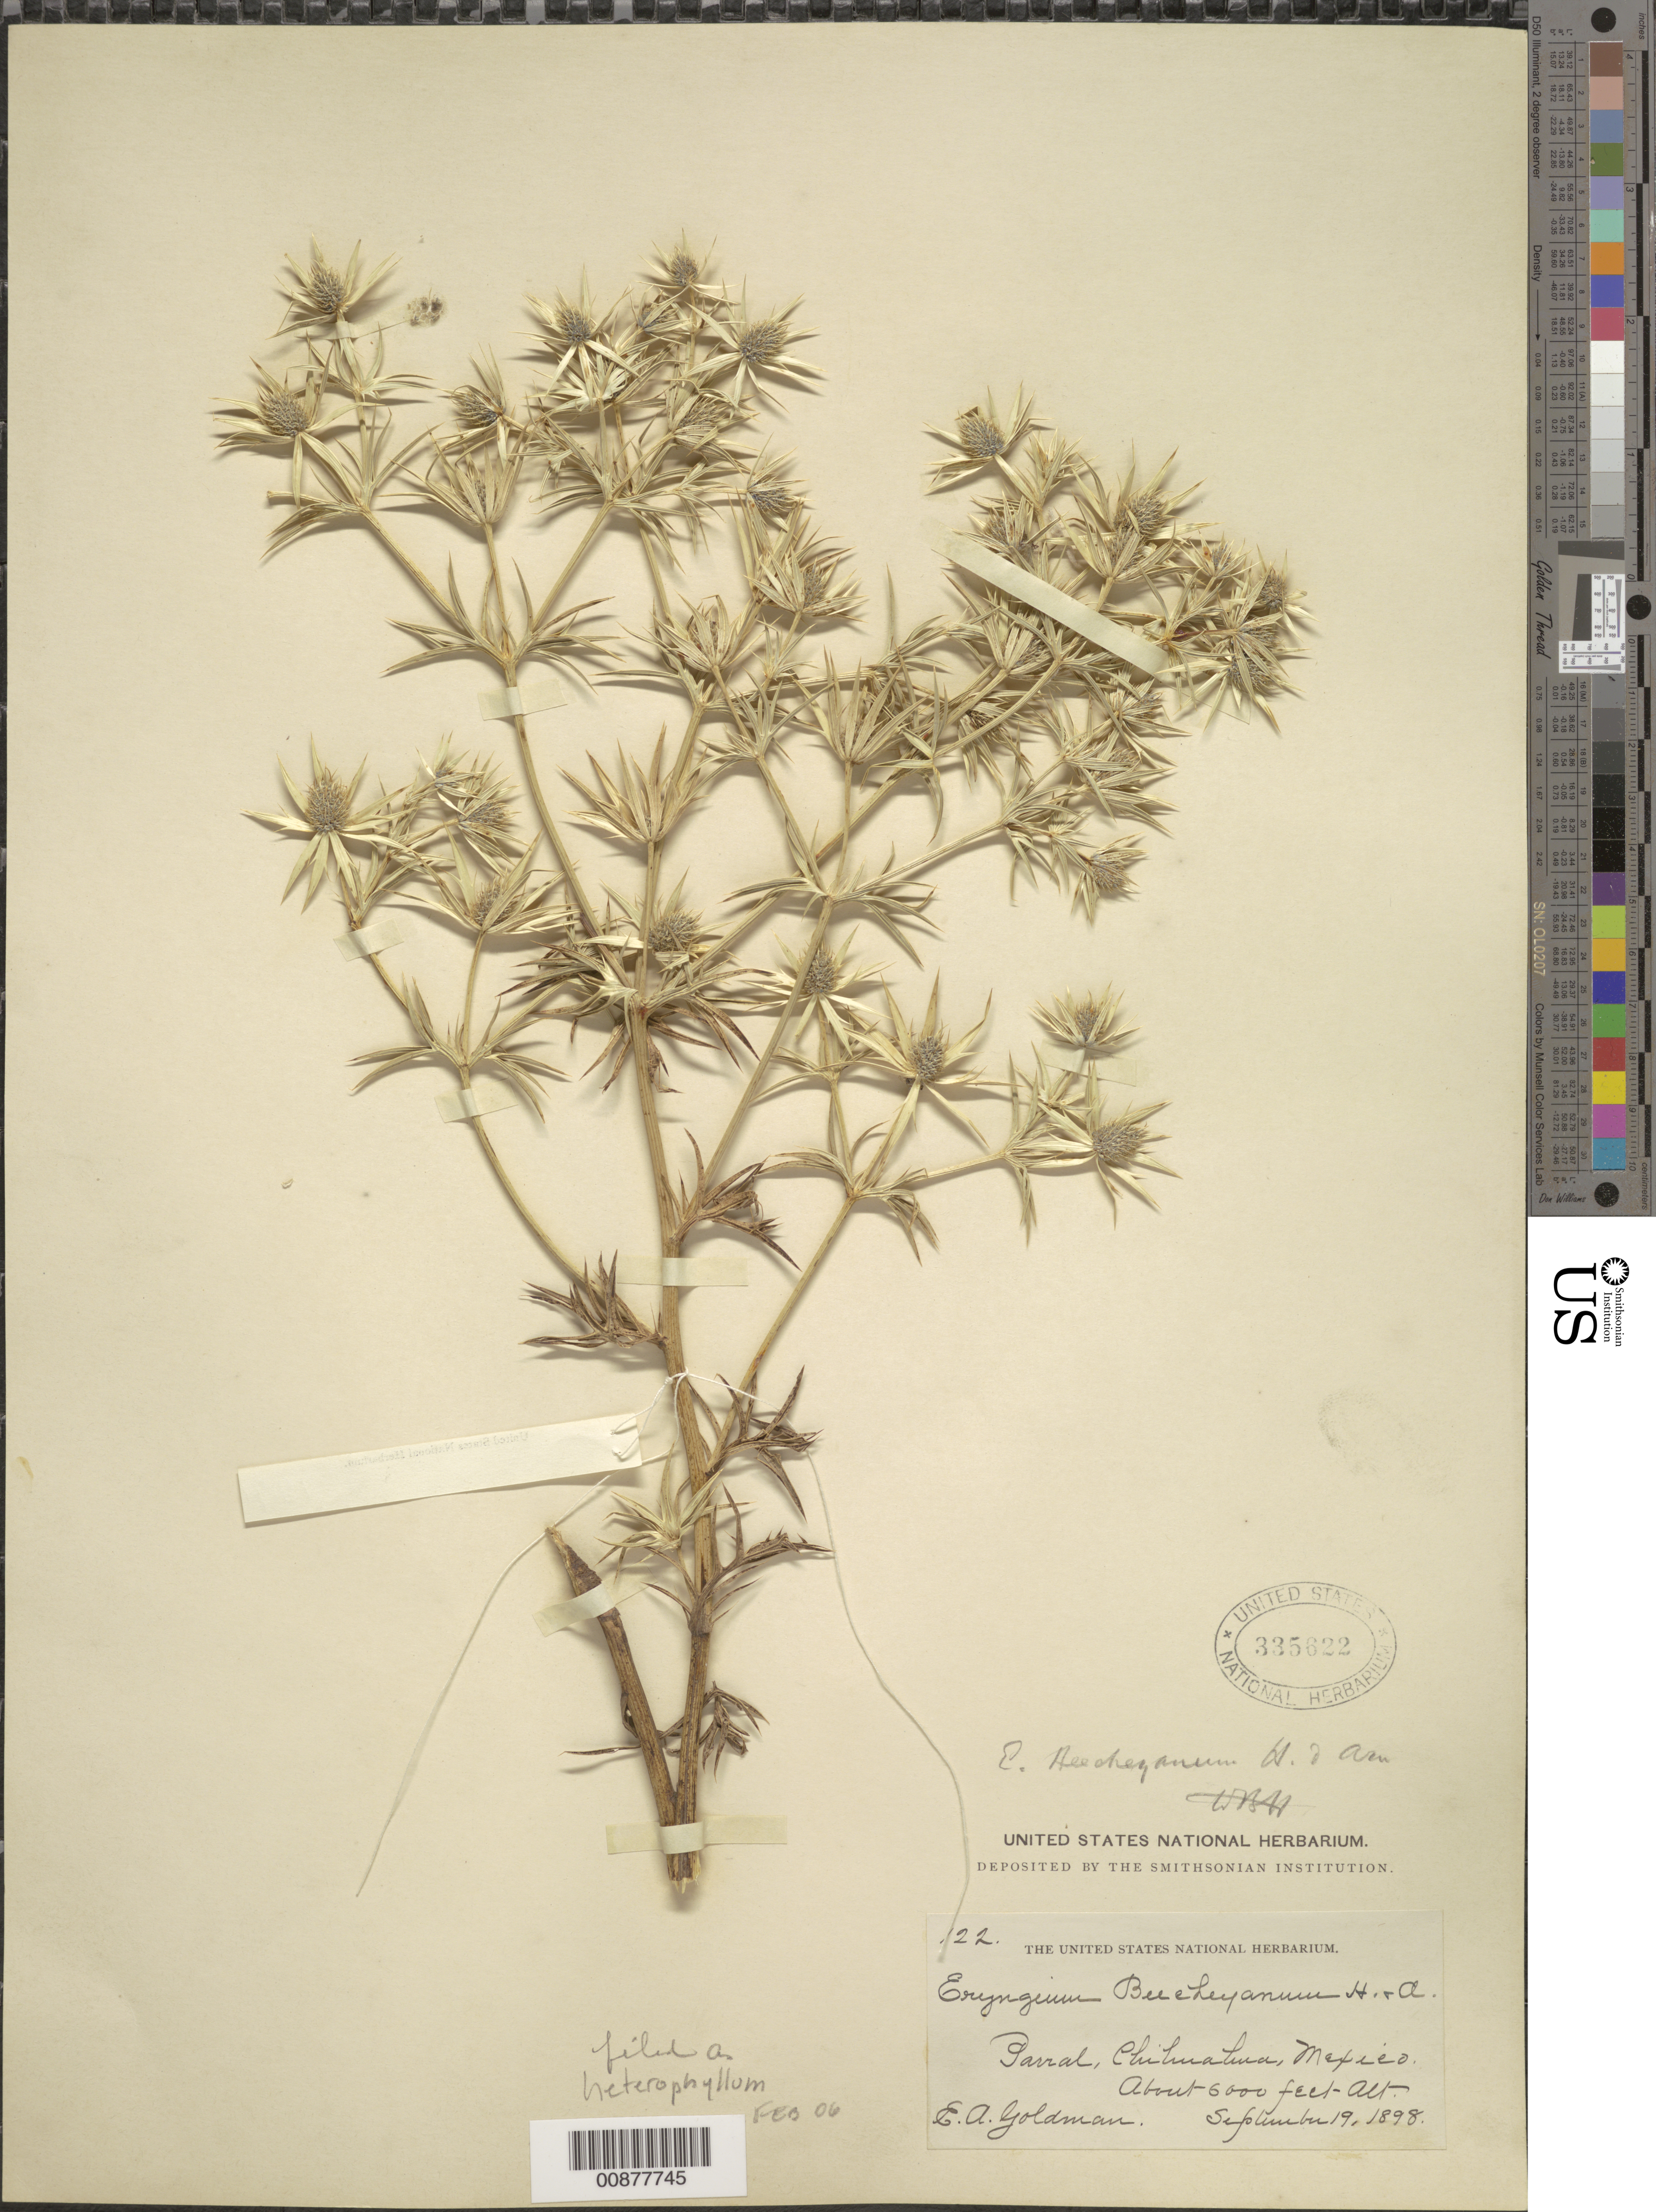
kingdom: Plantae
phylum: Tracheophyta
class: Magnoliopsida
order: Apiales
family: Apiaceae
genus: Eryngium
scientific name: Eryngium heterophyllum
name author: Engelm.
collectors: E. A. Goldman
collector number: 122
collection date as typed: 19 Sep 1898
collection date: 1898-09-19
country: Mexico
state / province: Chihuahua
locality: Parral, Chihuahua.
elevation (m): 1829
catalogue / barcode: US 335622